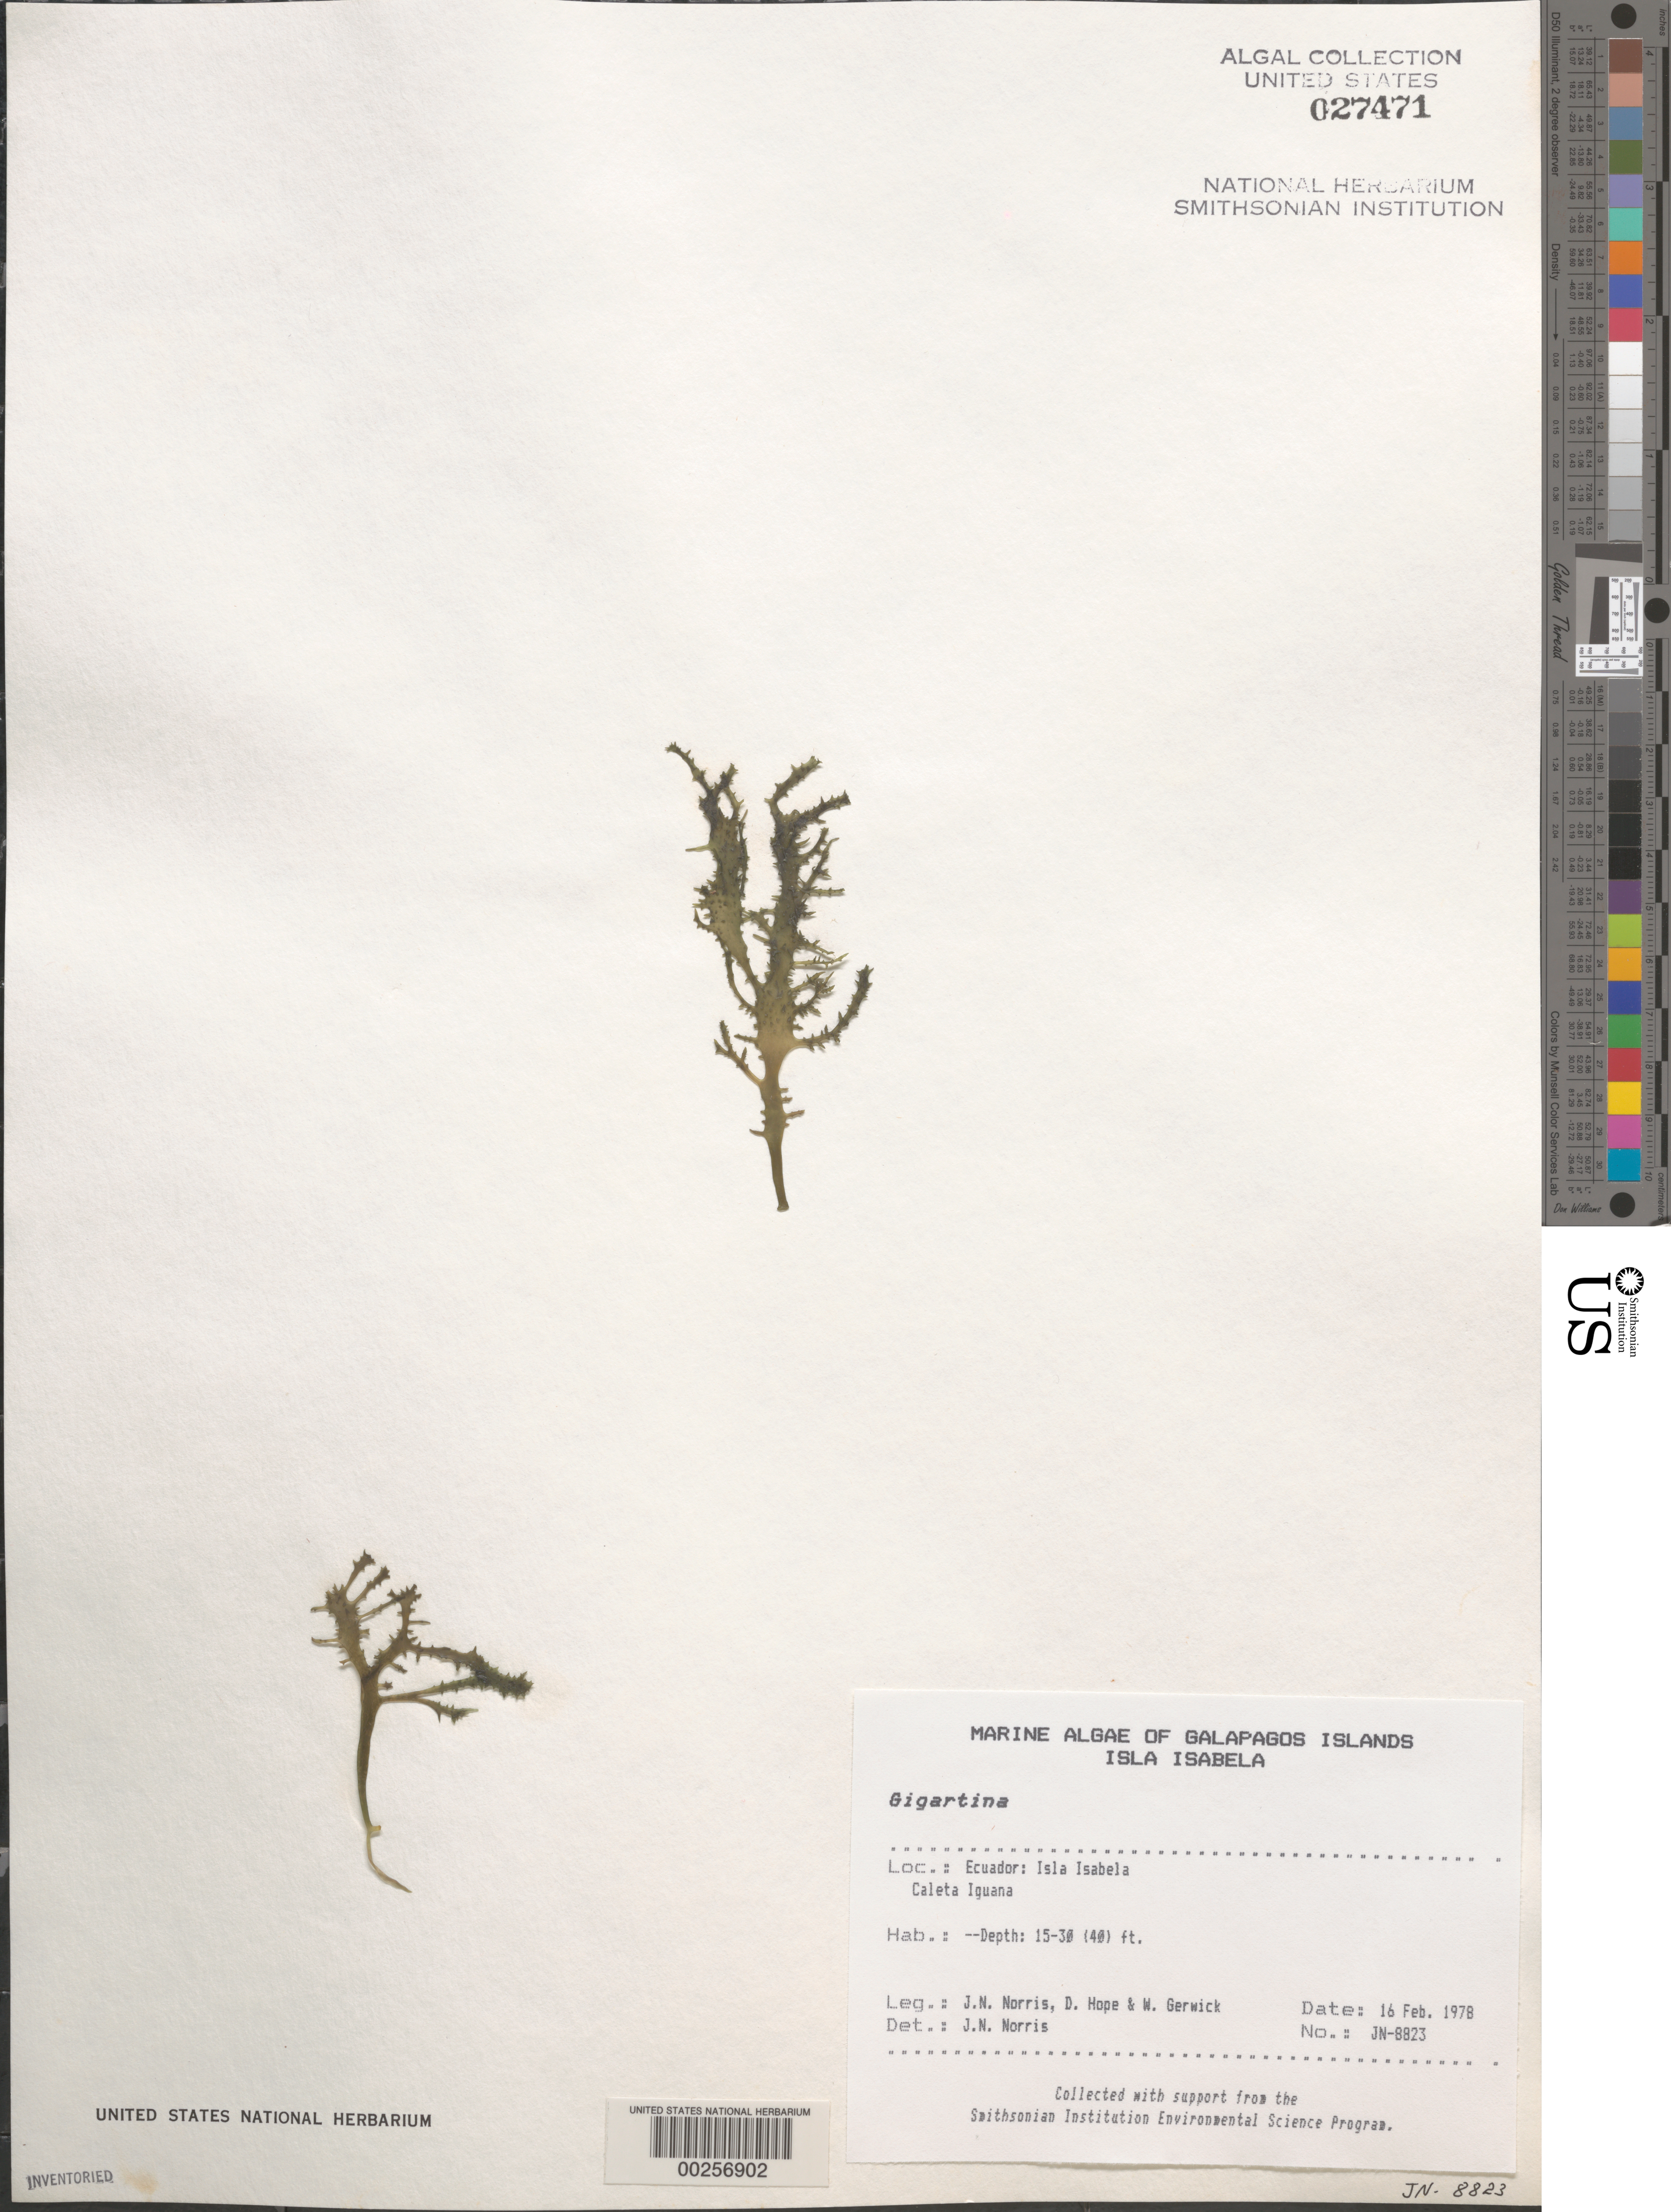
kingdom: Plantae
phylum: Rhodophyta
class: Florideophyceae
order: Gigartinales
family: Gigartinaceae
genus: Gigartina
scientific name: Gigartina sp.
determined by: Norris, James N.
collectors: J. N. Norris, D. Hope & W. Gerwick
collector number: JN-8823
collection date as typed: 16 Feb 1978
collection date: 1978-02-16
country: Ecuador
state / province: Colón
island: Isabela [Albemarle]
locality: Caleta Iguana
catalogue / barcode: US 27471